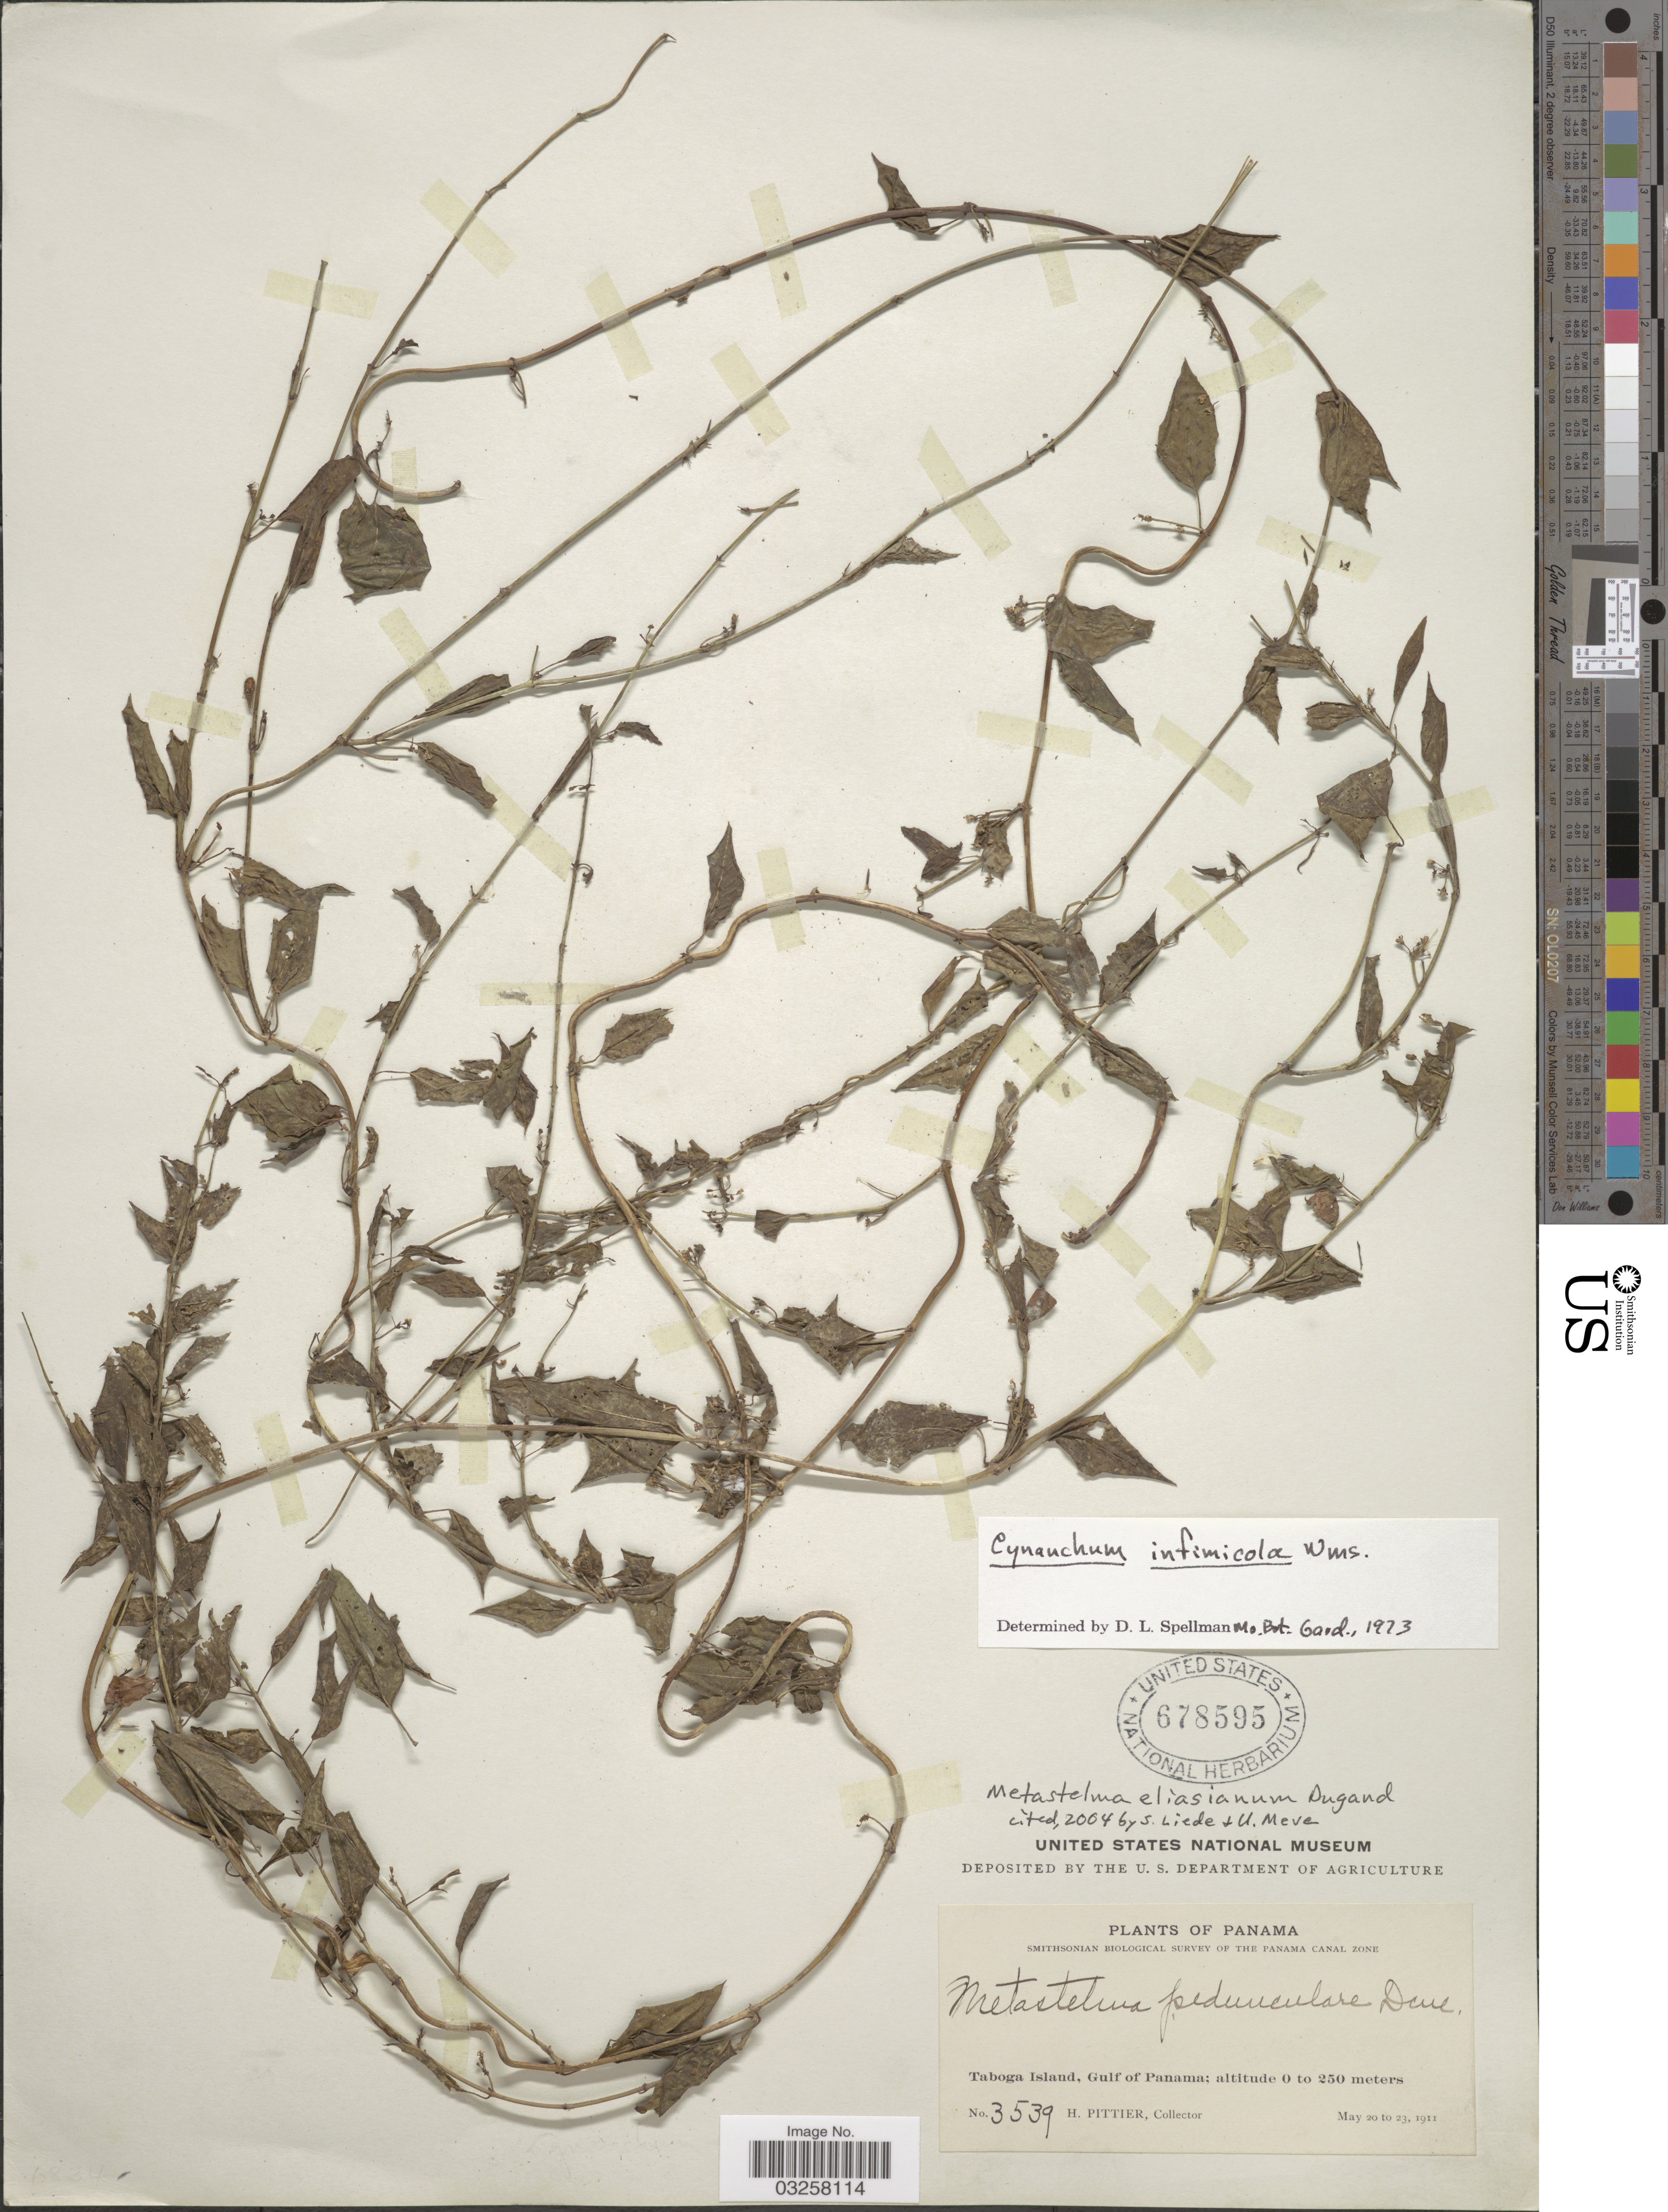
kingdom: Plantae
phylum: Tracheophyta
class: Magnoliopsida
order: Gentianales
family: Apocynaceae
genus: Metastelma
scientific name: Metastelma eliasianum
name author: Dugand G.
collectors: H. F. Pittier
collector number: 3539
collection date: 1911-05-20/1911-05-23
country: Panama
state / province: Panamá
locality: Taboga Island, Gulf of Panama.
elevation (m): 0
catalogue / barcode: US 678595